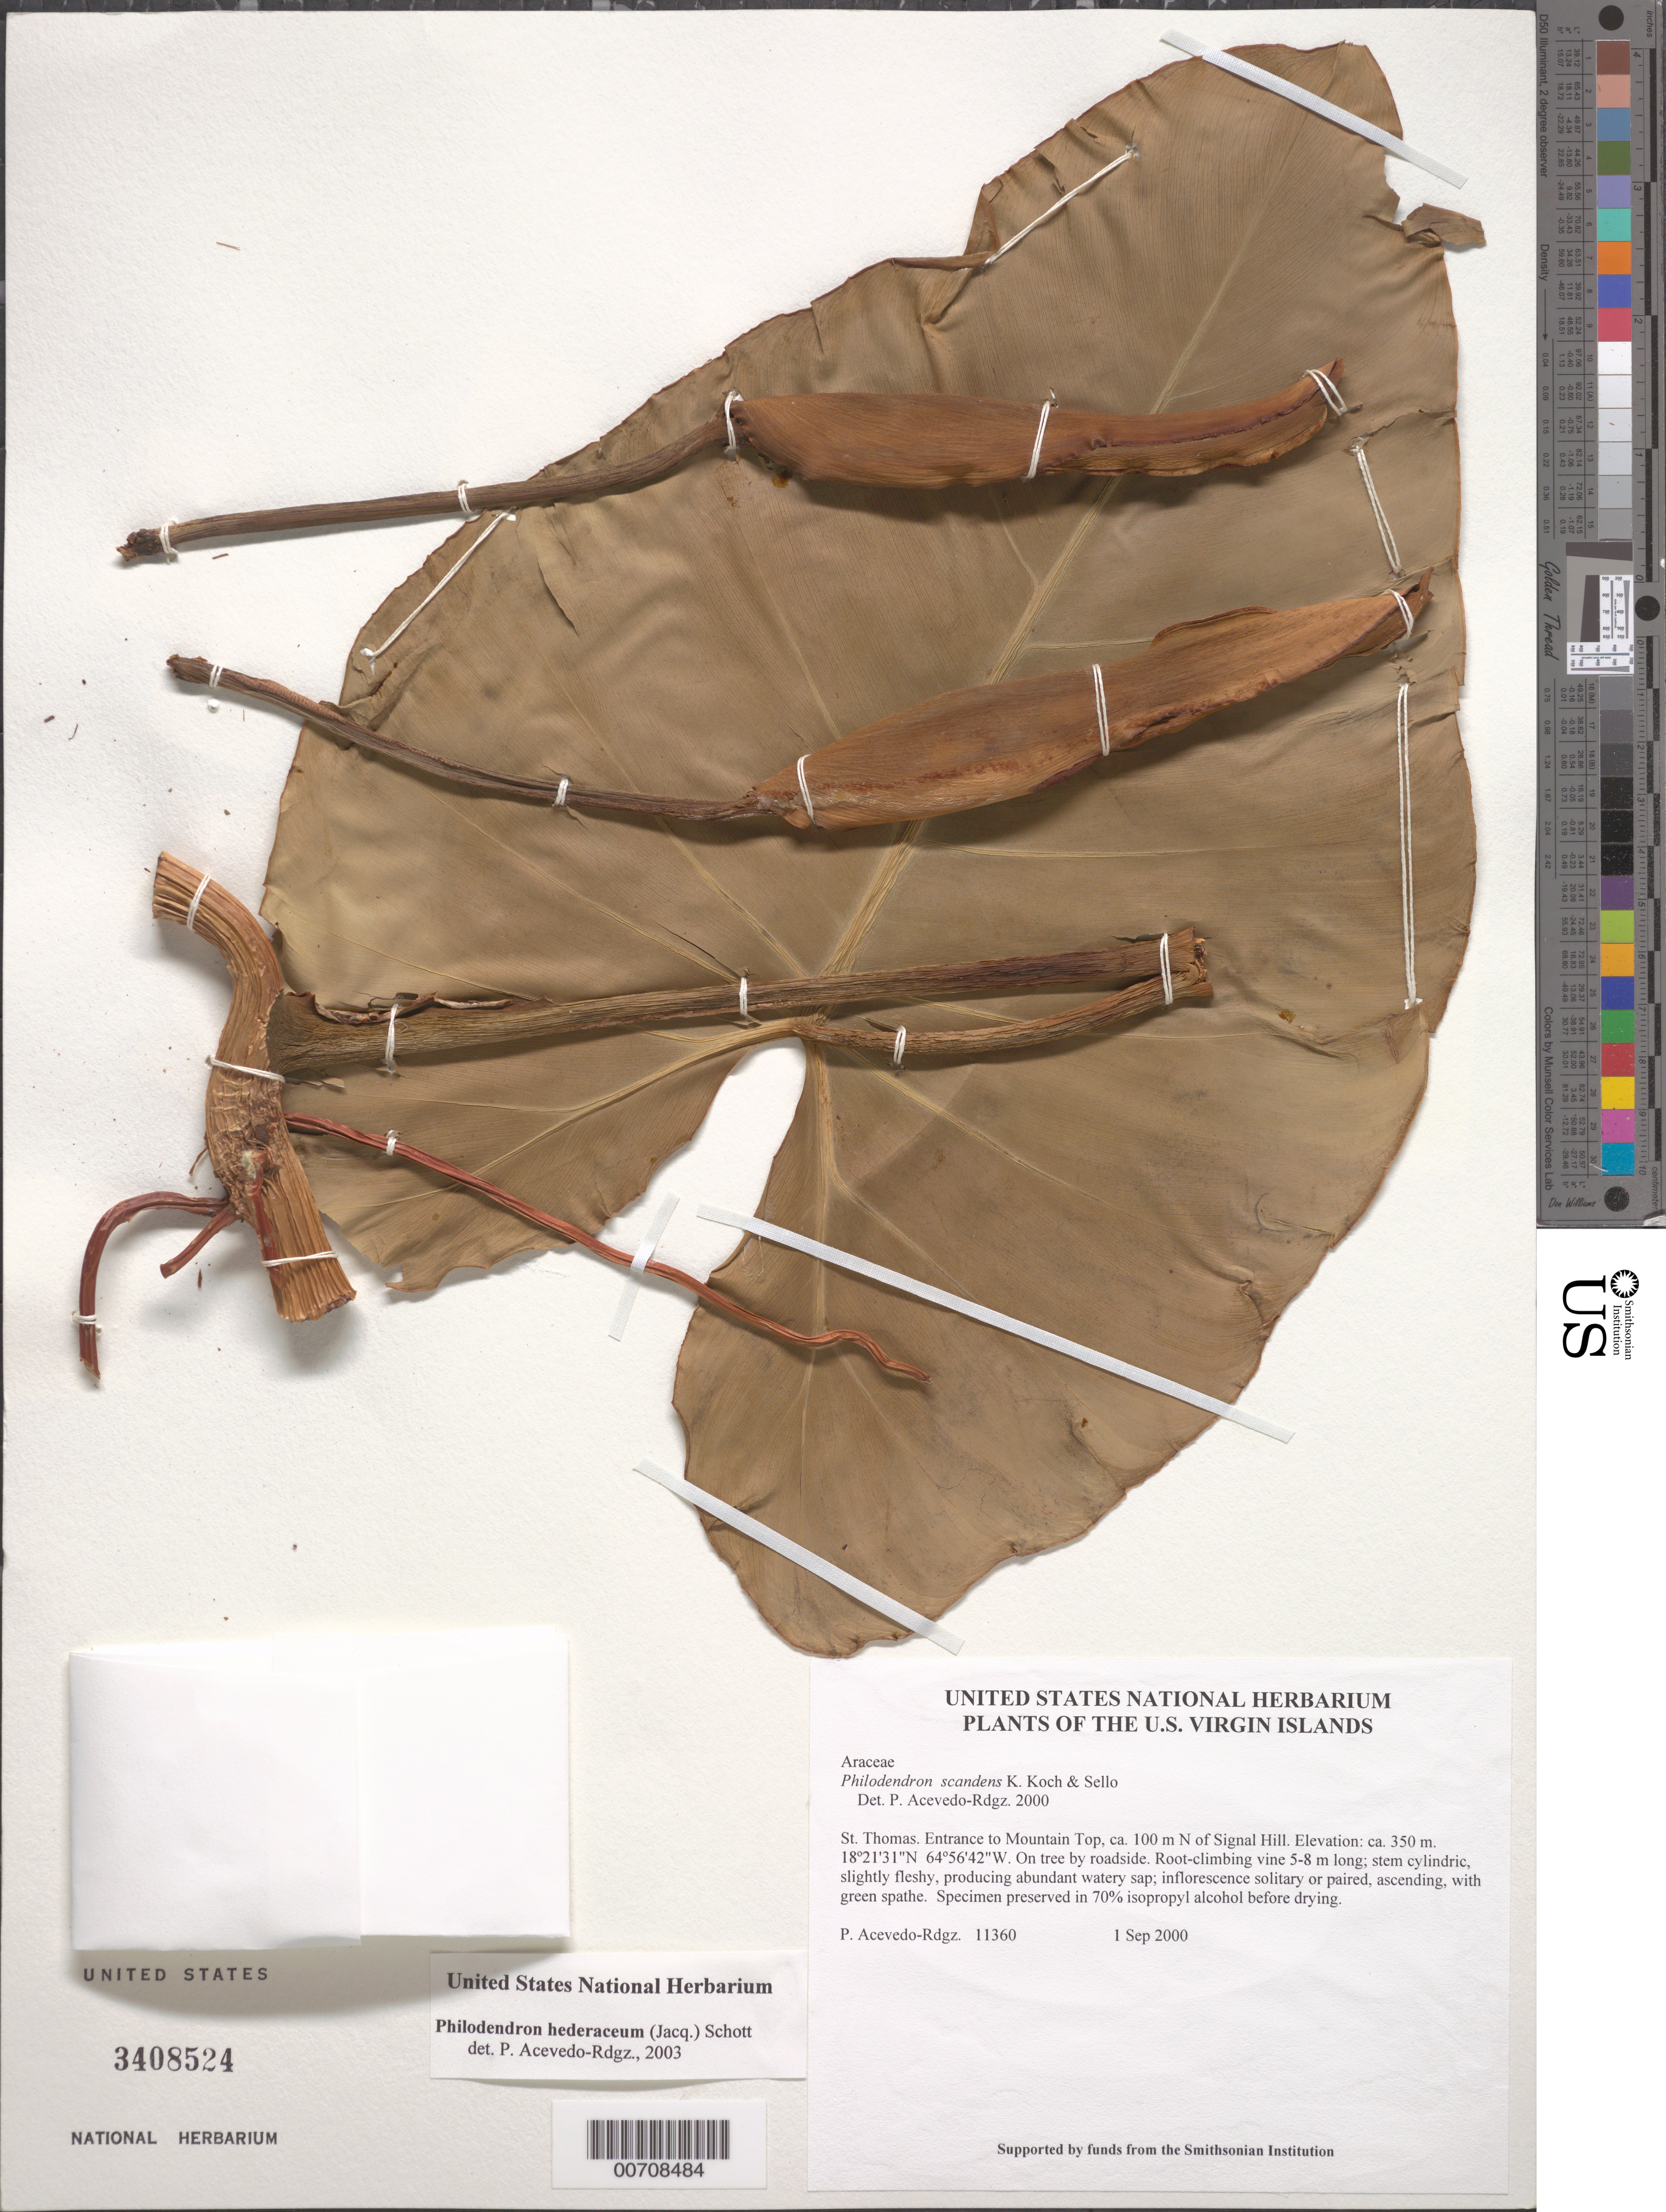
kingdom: Plantae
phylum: Tracheophyta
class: Liliopsida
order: Alismatales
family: Araceae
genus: Philodendron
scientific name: Philodendron hederaceum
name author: (Jacq.) Schott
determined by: Acevedo-Rodríguez, P., (BOT), Smithsonian Institution - National Museum of Natural History (UNITED STATES)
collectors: P. Acevedo-Rodr.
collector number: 11360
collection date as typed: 01 Sep 2000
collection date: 2000-09-01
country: U.S. Virgin Islands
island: St. Thomas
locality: Entrance to Mountain Top, ca. 100 m N of Signal Hill.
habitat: On tree by roadside.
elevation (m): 350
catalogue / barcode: US 3408524